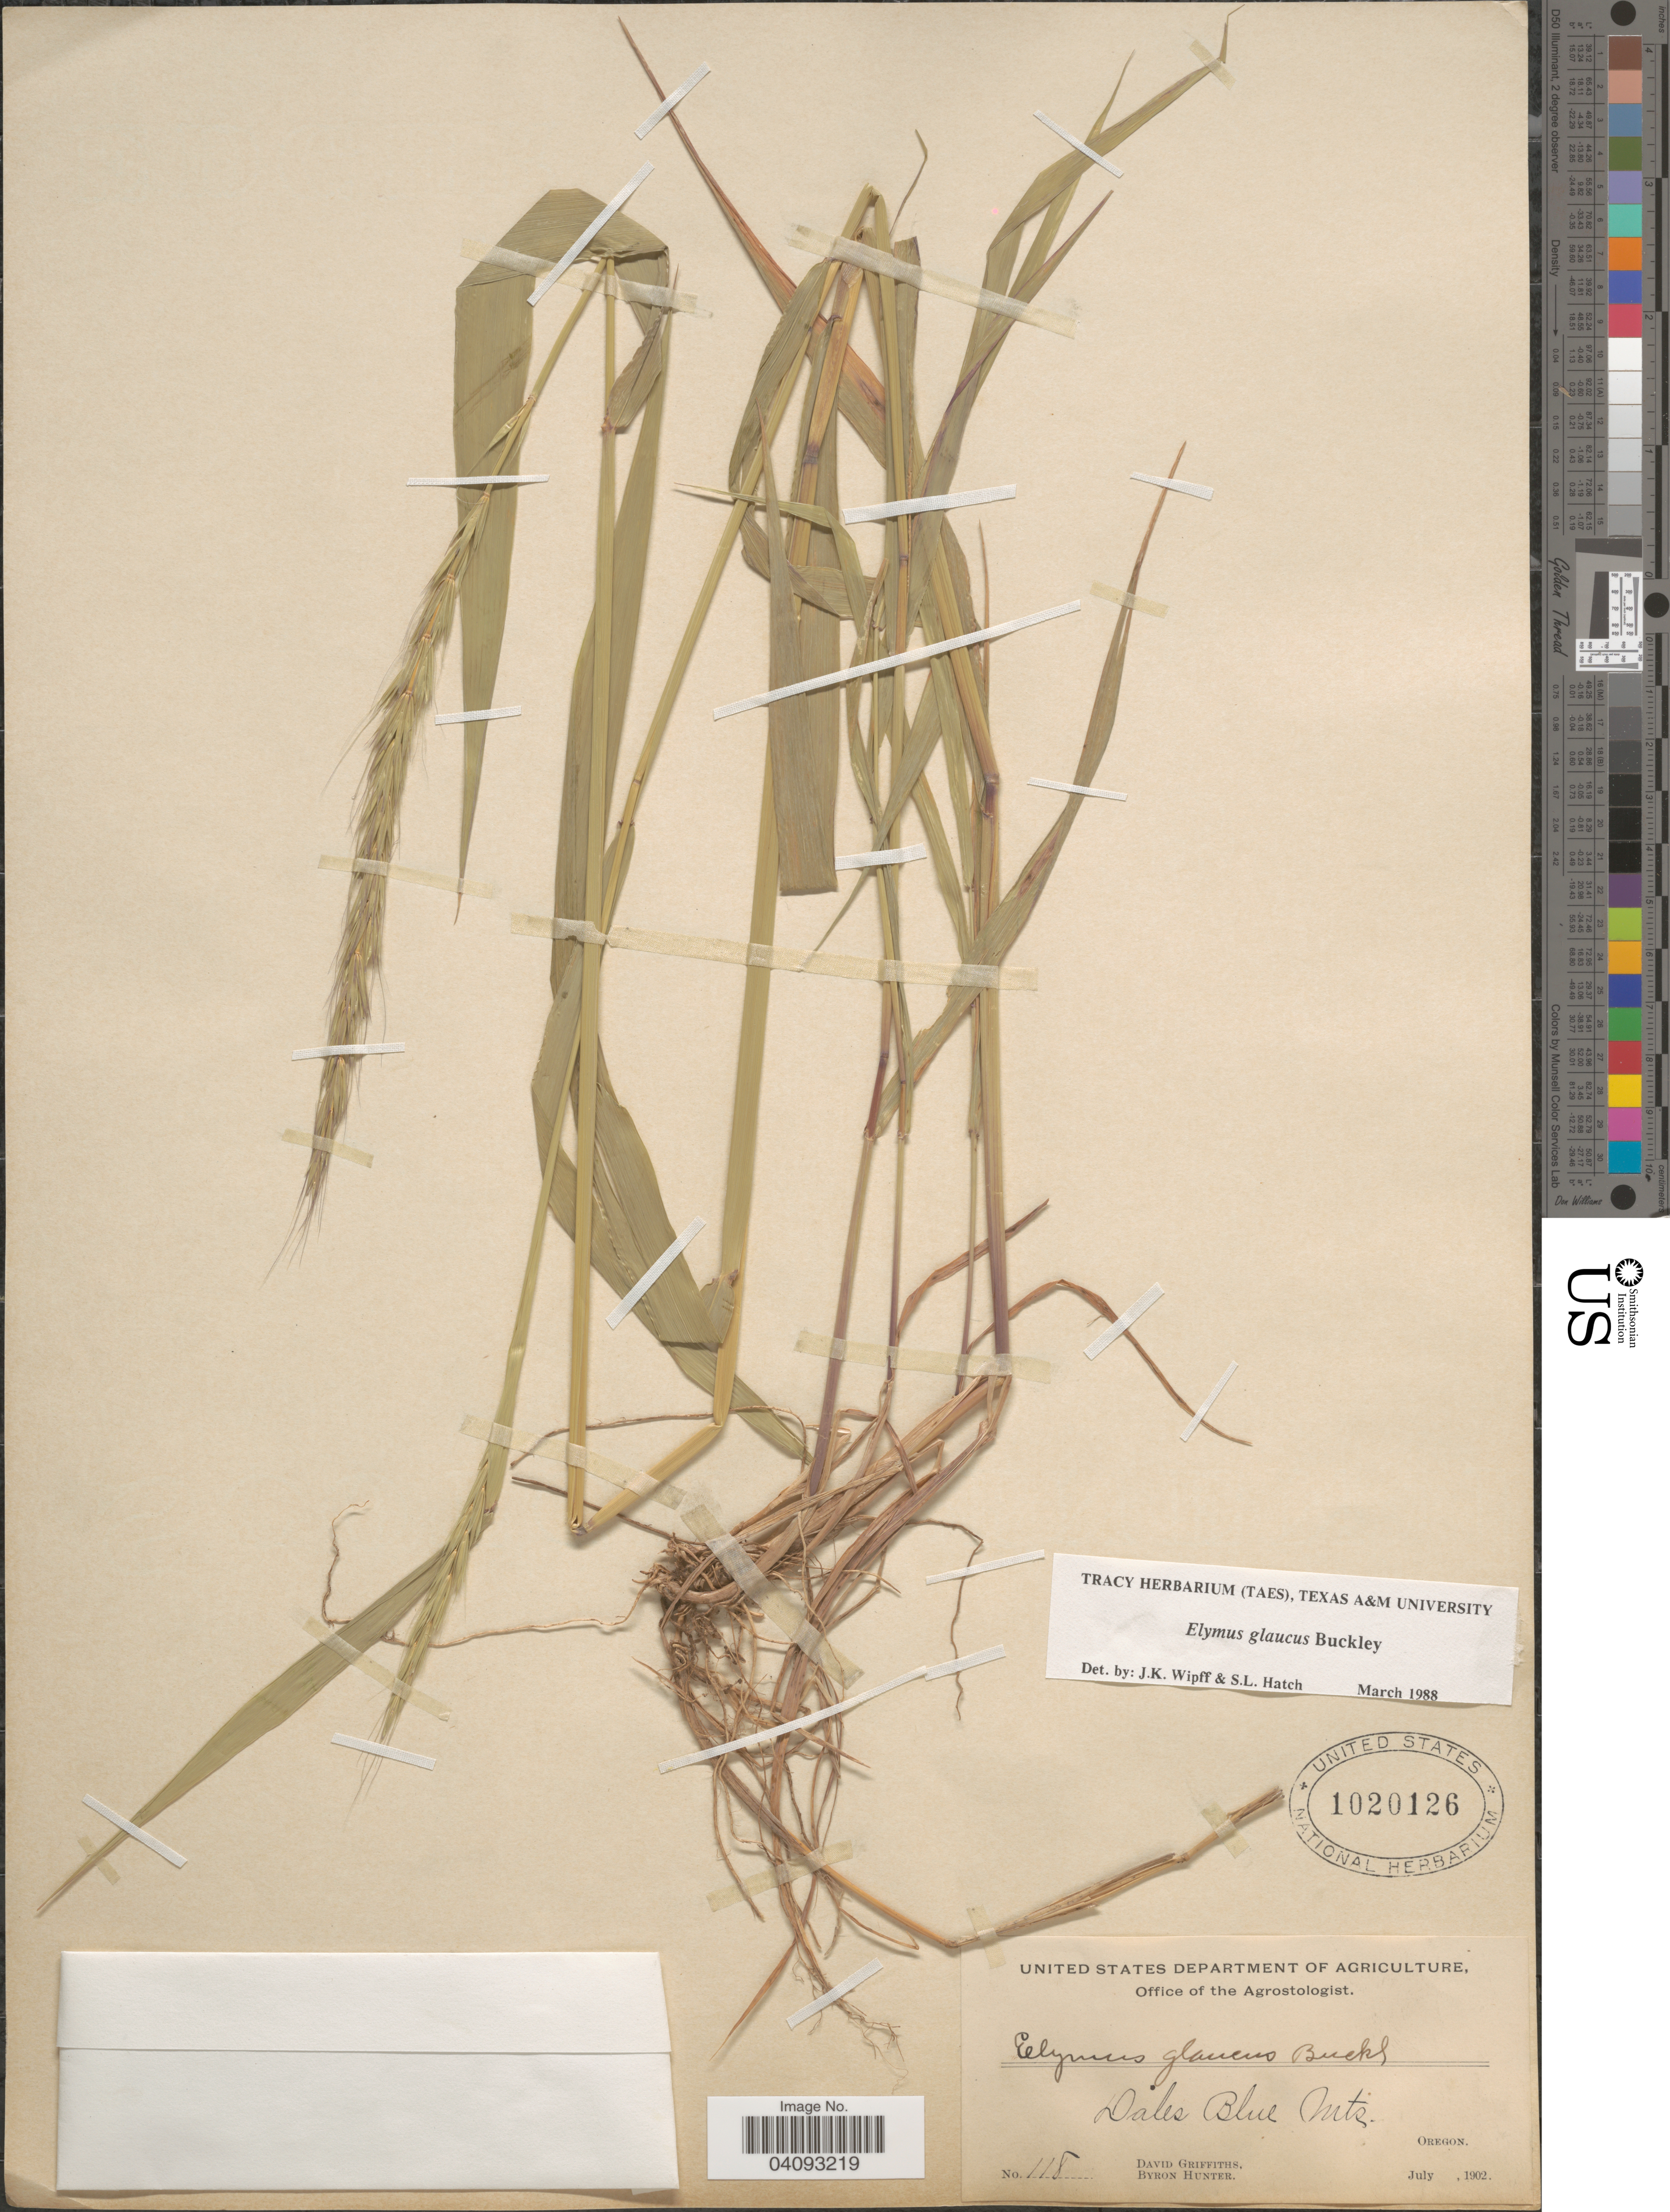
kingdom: Plantae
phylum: Tracheophyta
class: Liliopsida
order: Poales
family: Poaceae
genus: Elymus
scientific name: Elymus glaucus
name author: Buckley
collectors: D. Griffiths & B. Hunter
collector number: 118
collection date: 1902-07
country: United States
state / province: Oregon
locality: Dales Blue Mts.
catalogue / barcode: US 1020126